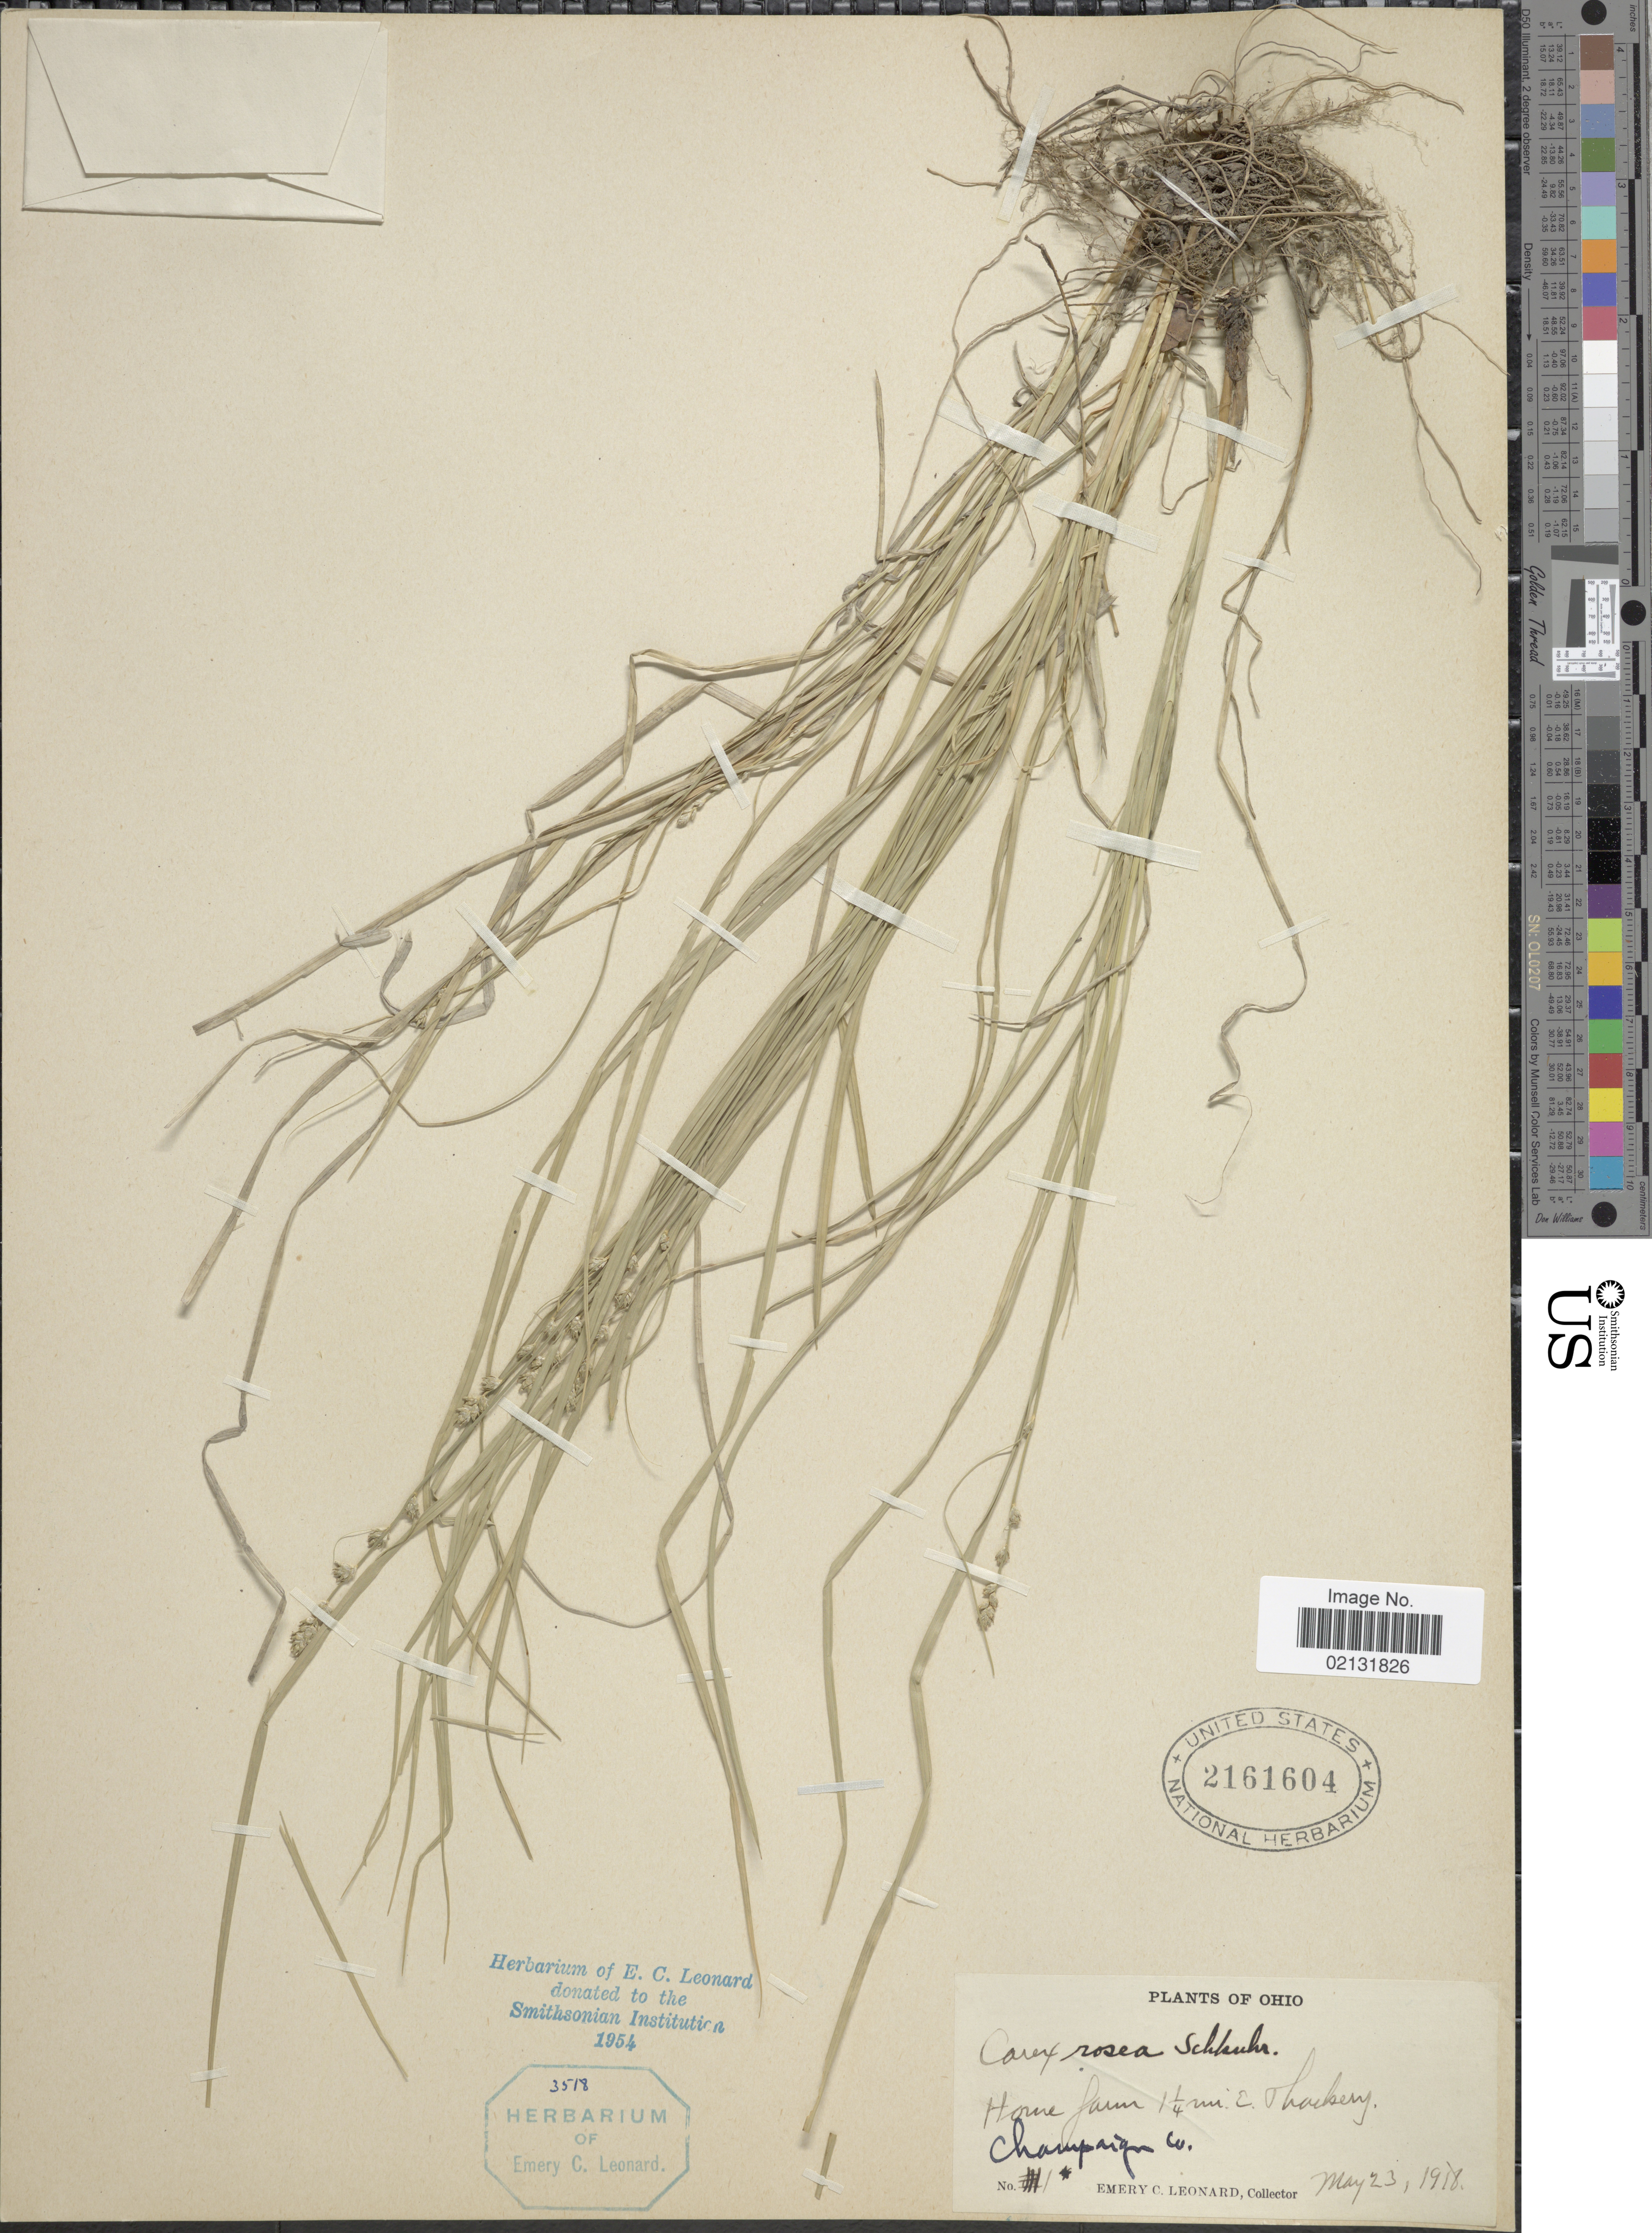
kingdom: Plantae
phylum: Tracheophyta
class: Liliopsida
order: Poales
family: Cyperaceae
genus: Carex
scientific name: Carex rosea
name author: Willd.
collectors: E. C. Leonard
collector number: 1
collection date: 1918-05-23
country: United States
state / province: Ohio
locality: Ohio, Home farm 1¼ E. Thackery. Champaign Co.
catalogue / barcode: US 2161604